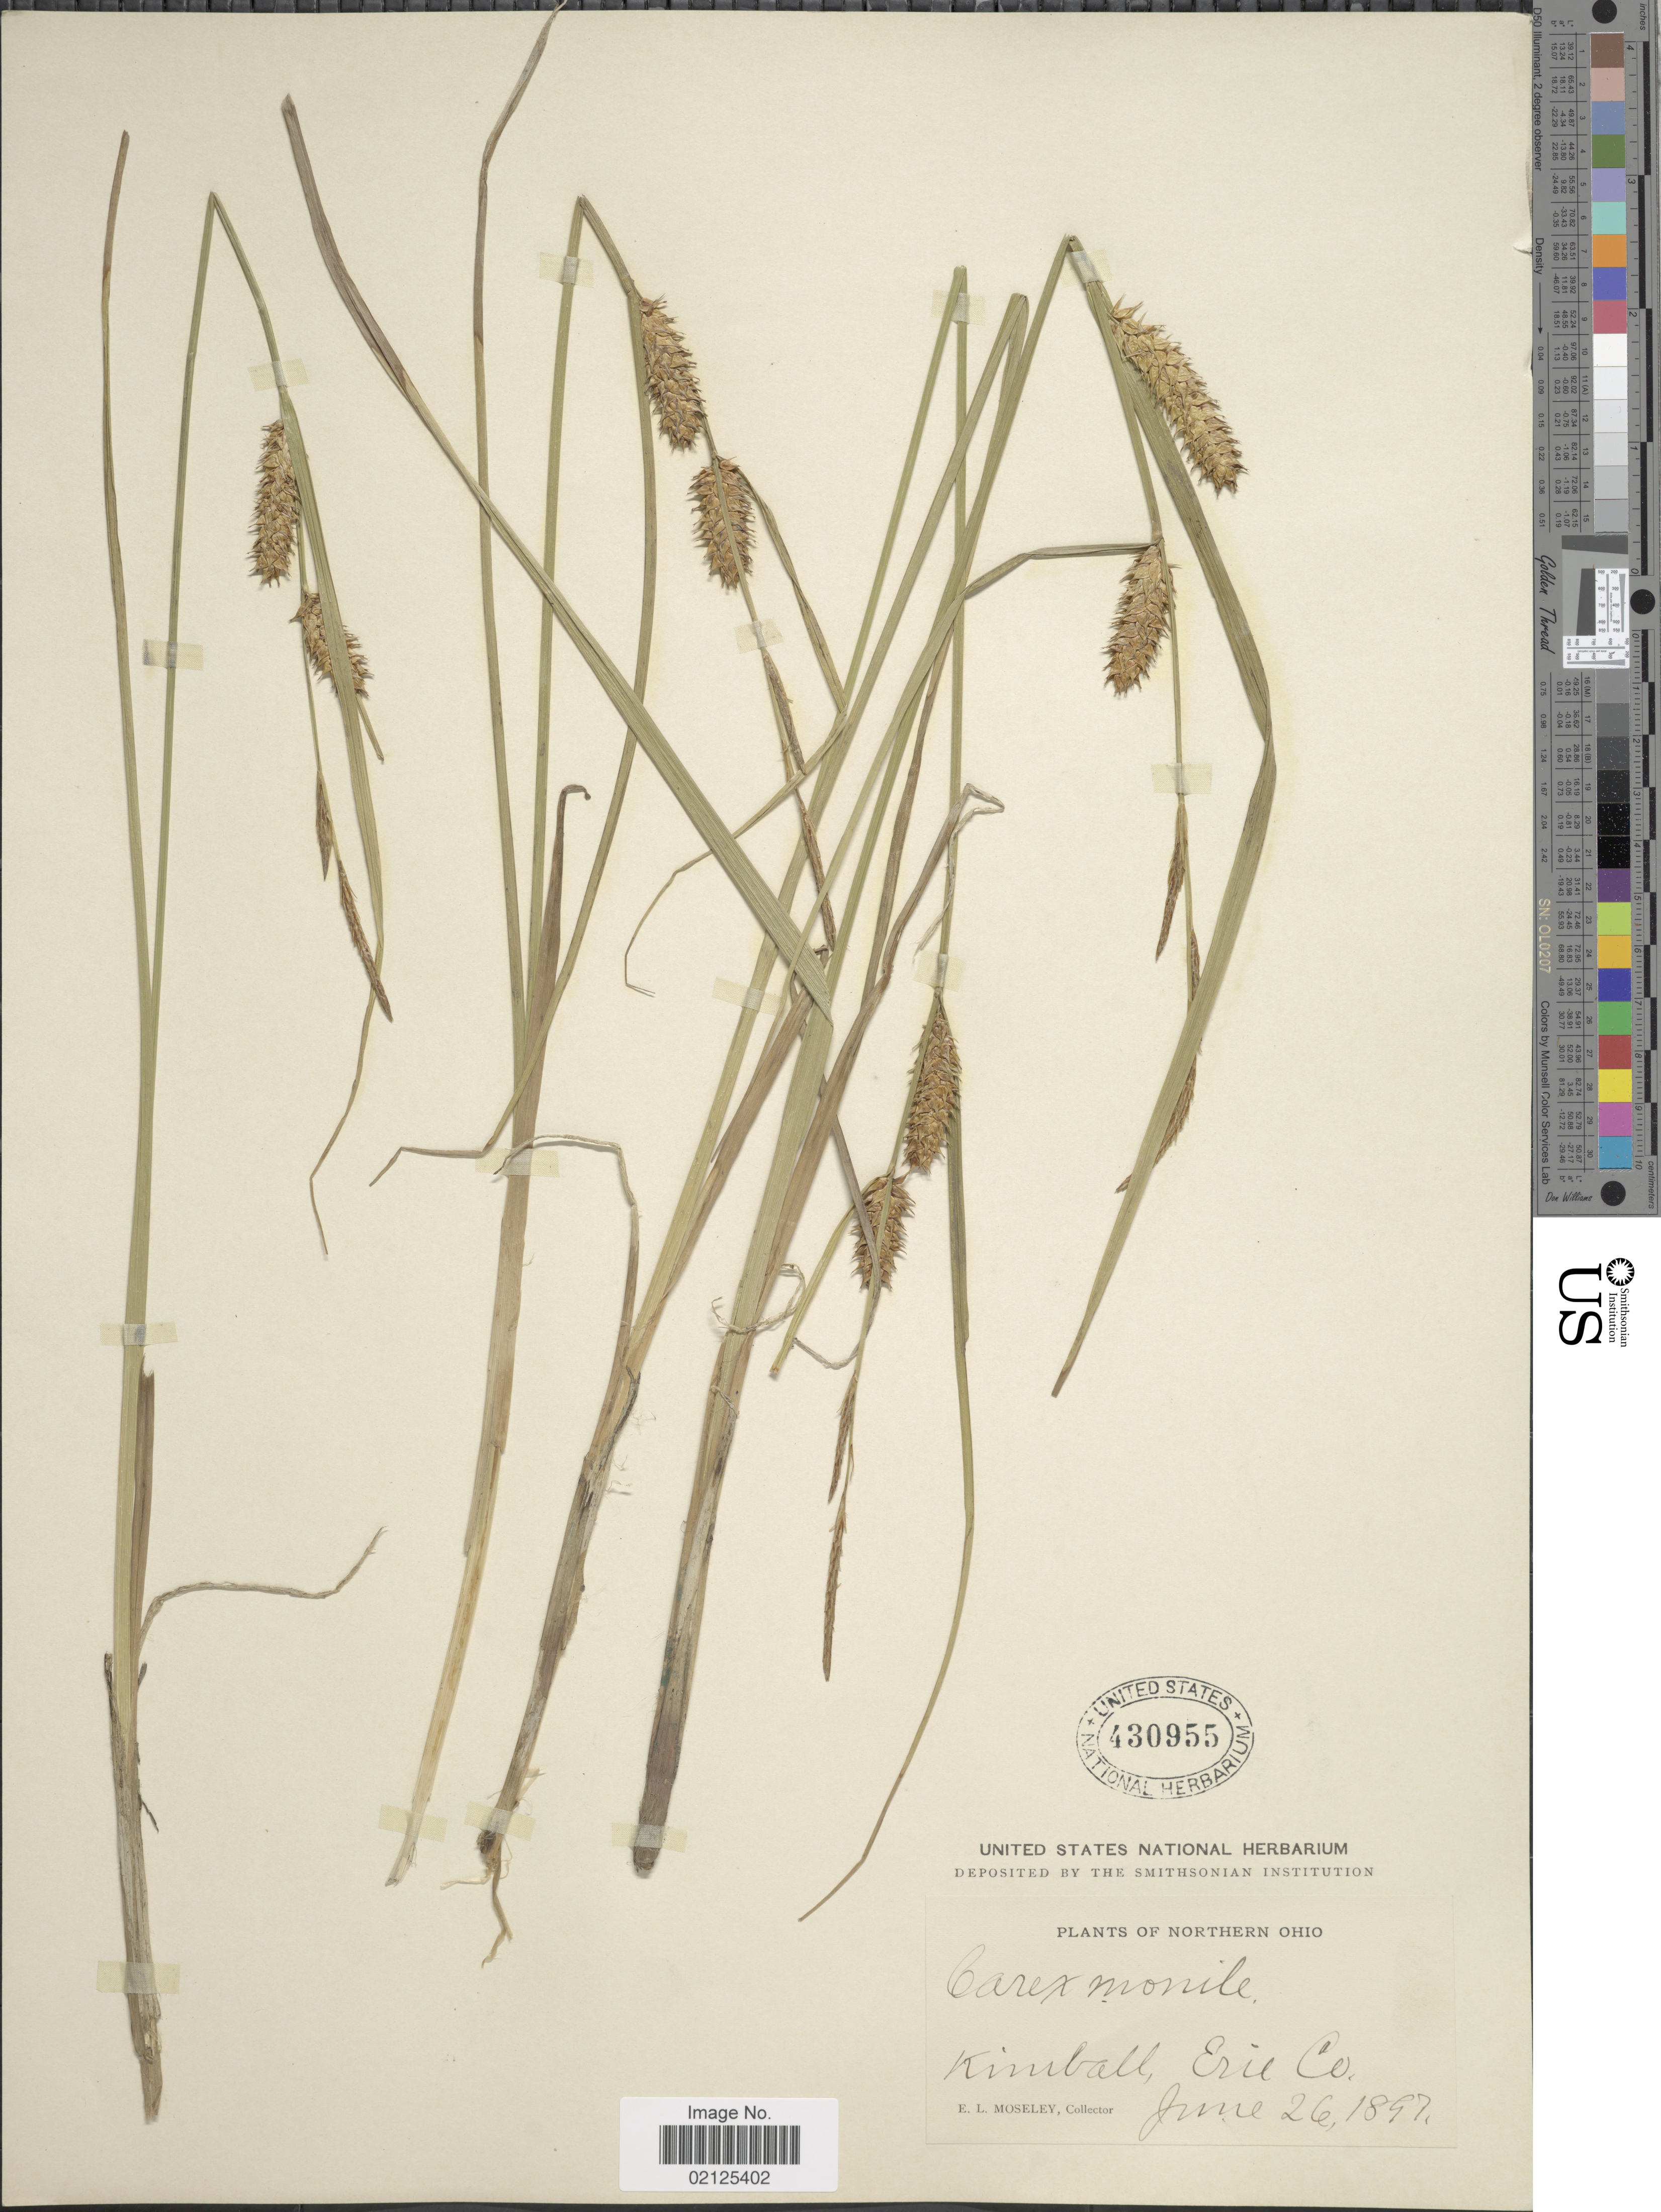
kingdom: Plantae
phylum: Tracheophyta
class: Liliopsida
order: Poales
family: Cyperaceae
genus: Carex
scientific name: Carex vesicaria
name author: L.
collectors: E. Moseley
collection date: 1897-06-26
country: United States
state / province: Ohio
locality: Northern Ohio, Kimball, Erie Co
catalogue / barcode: US 430955